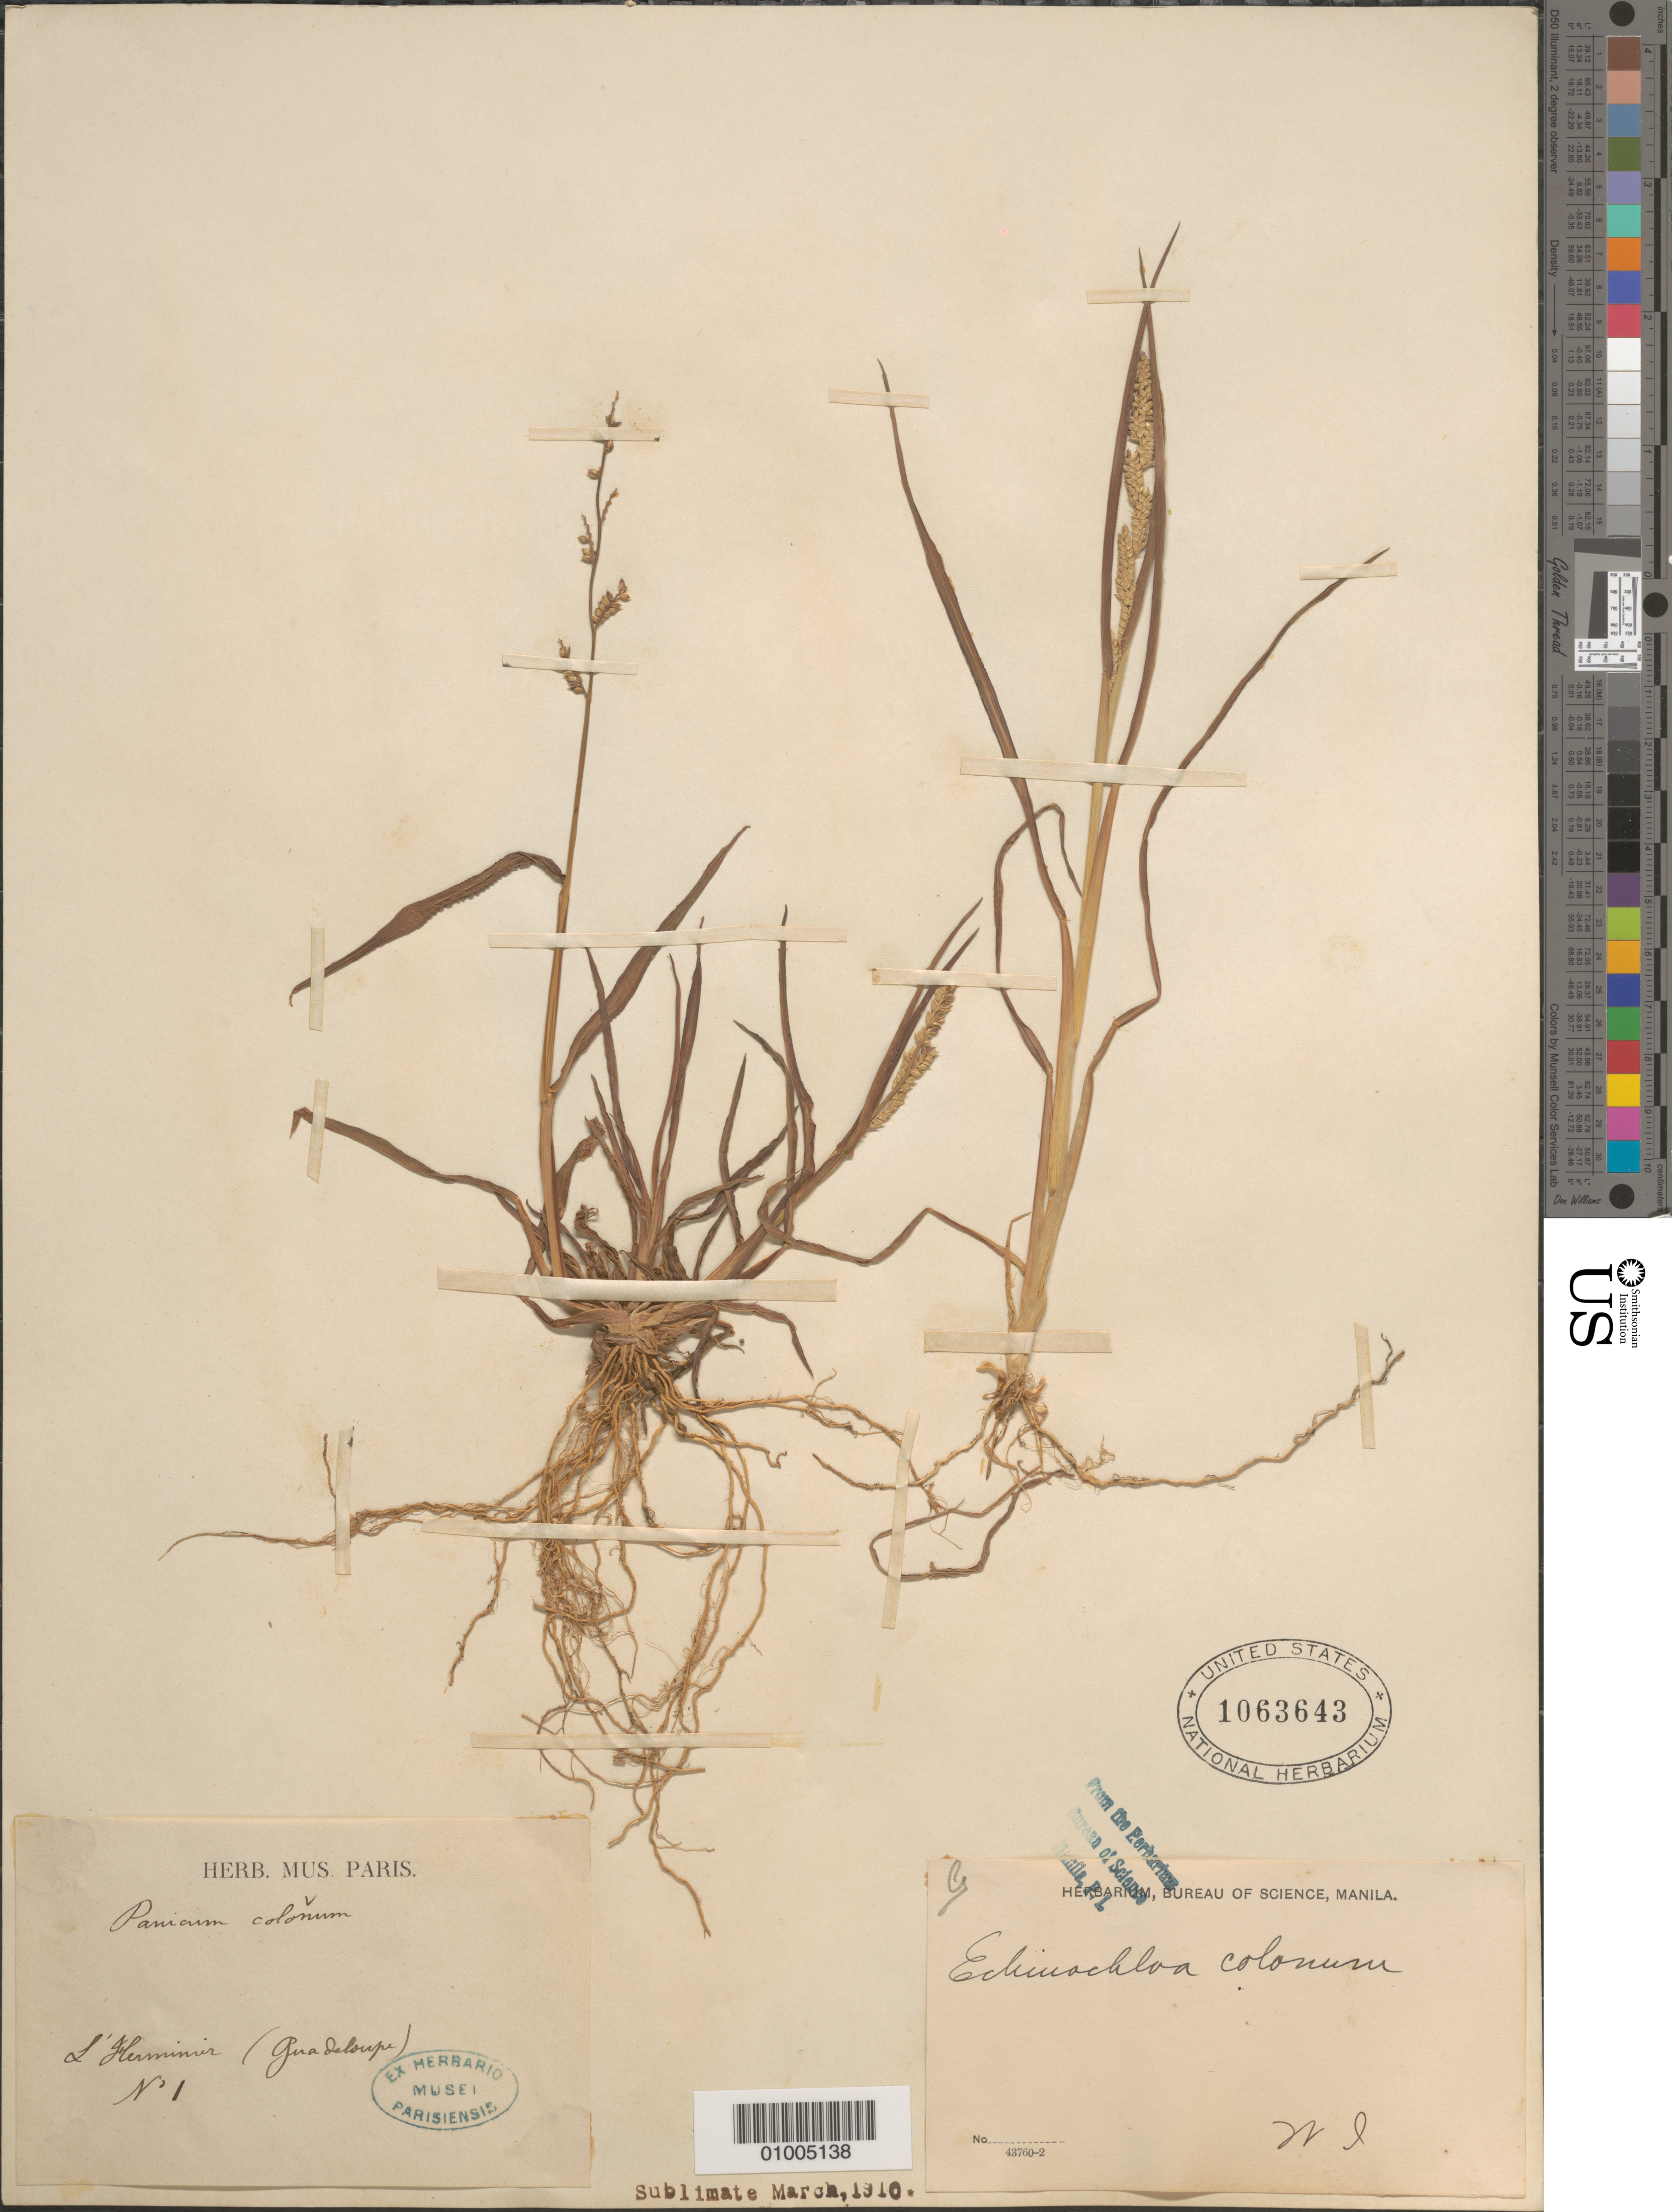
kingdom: Plantae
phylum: Tracheophyta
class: Liliopsida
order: Poales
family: Poaceae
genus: Echinochloa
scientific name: Echinochloa colona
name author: (L.) Link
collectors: ex herb. Mus. Paris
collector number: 1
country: Guadeloupe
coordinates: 0 N, 0 E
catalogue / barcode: US 1063643